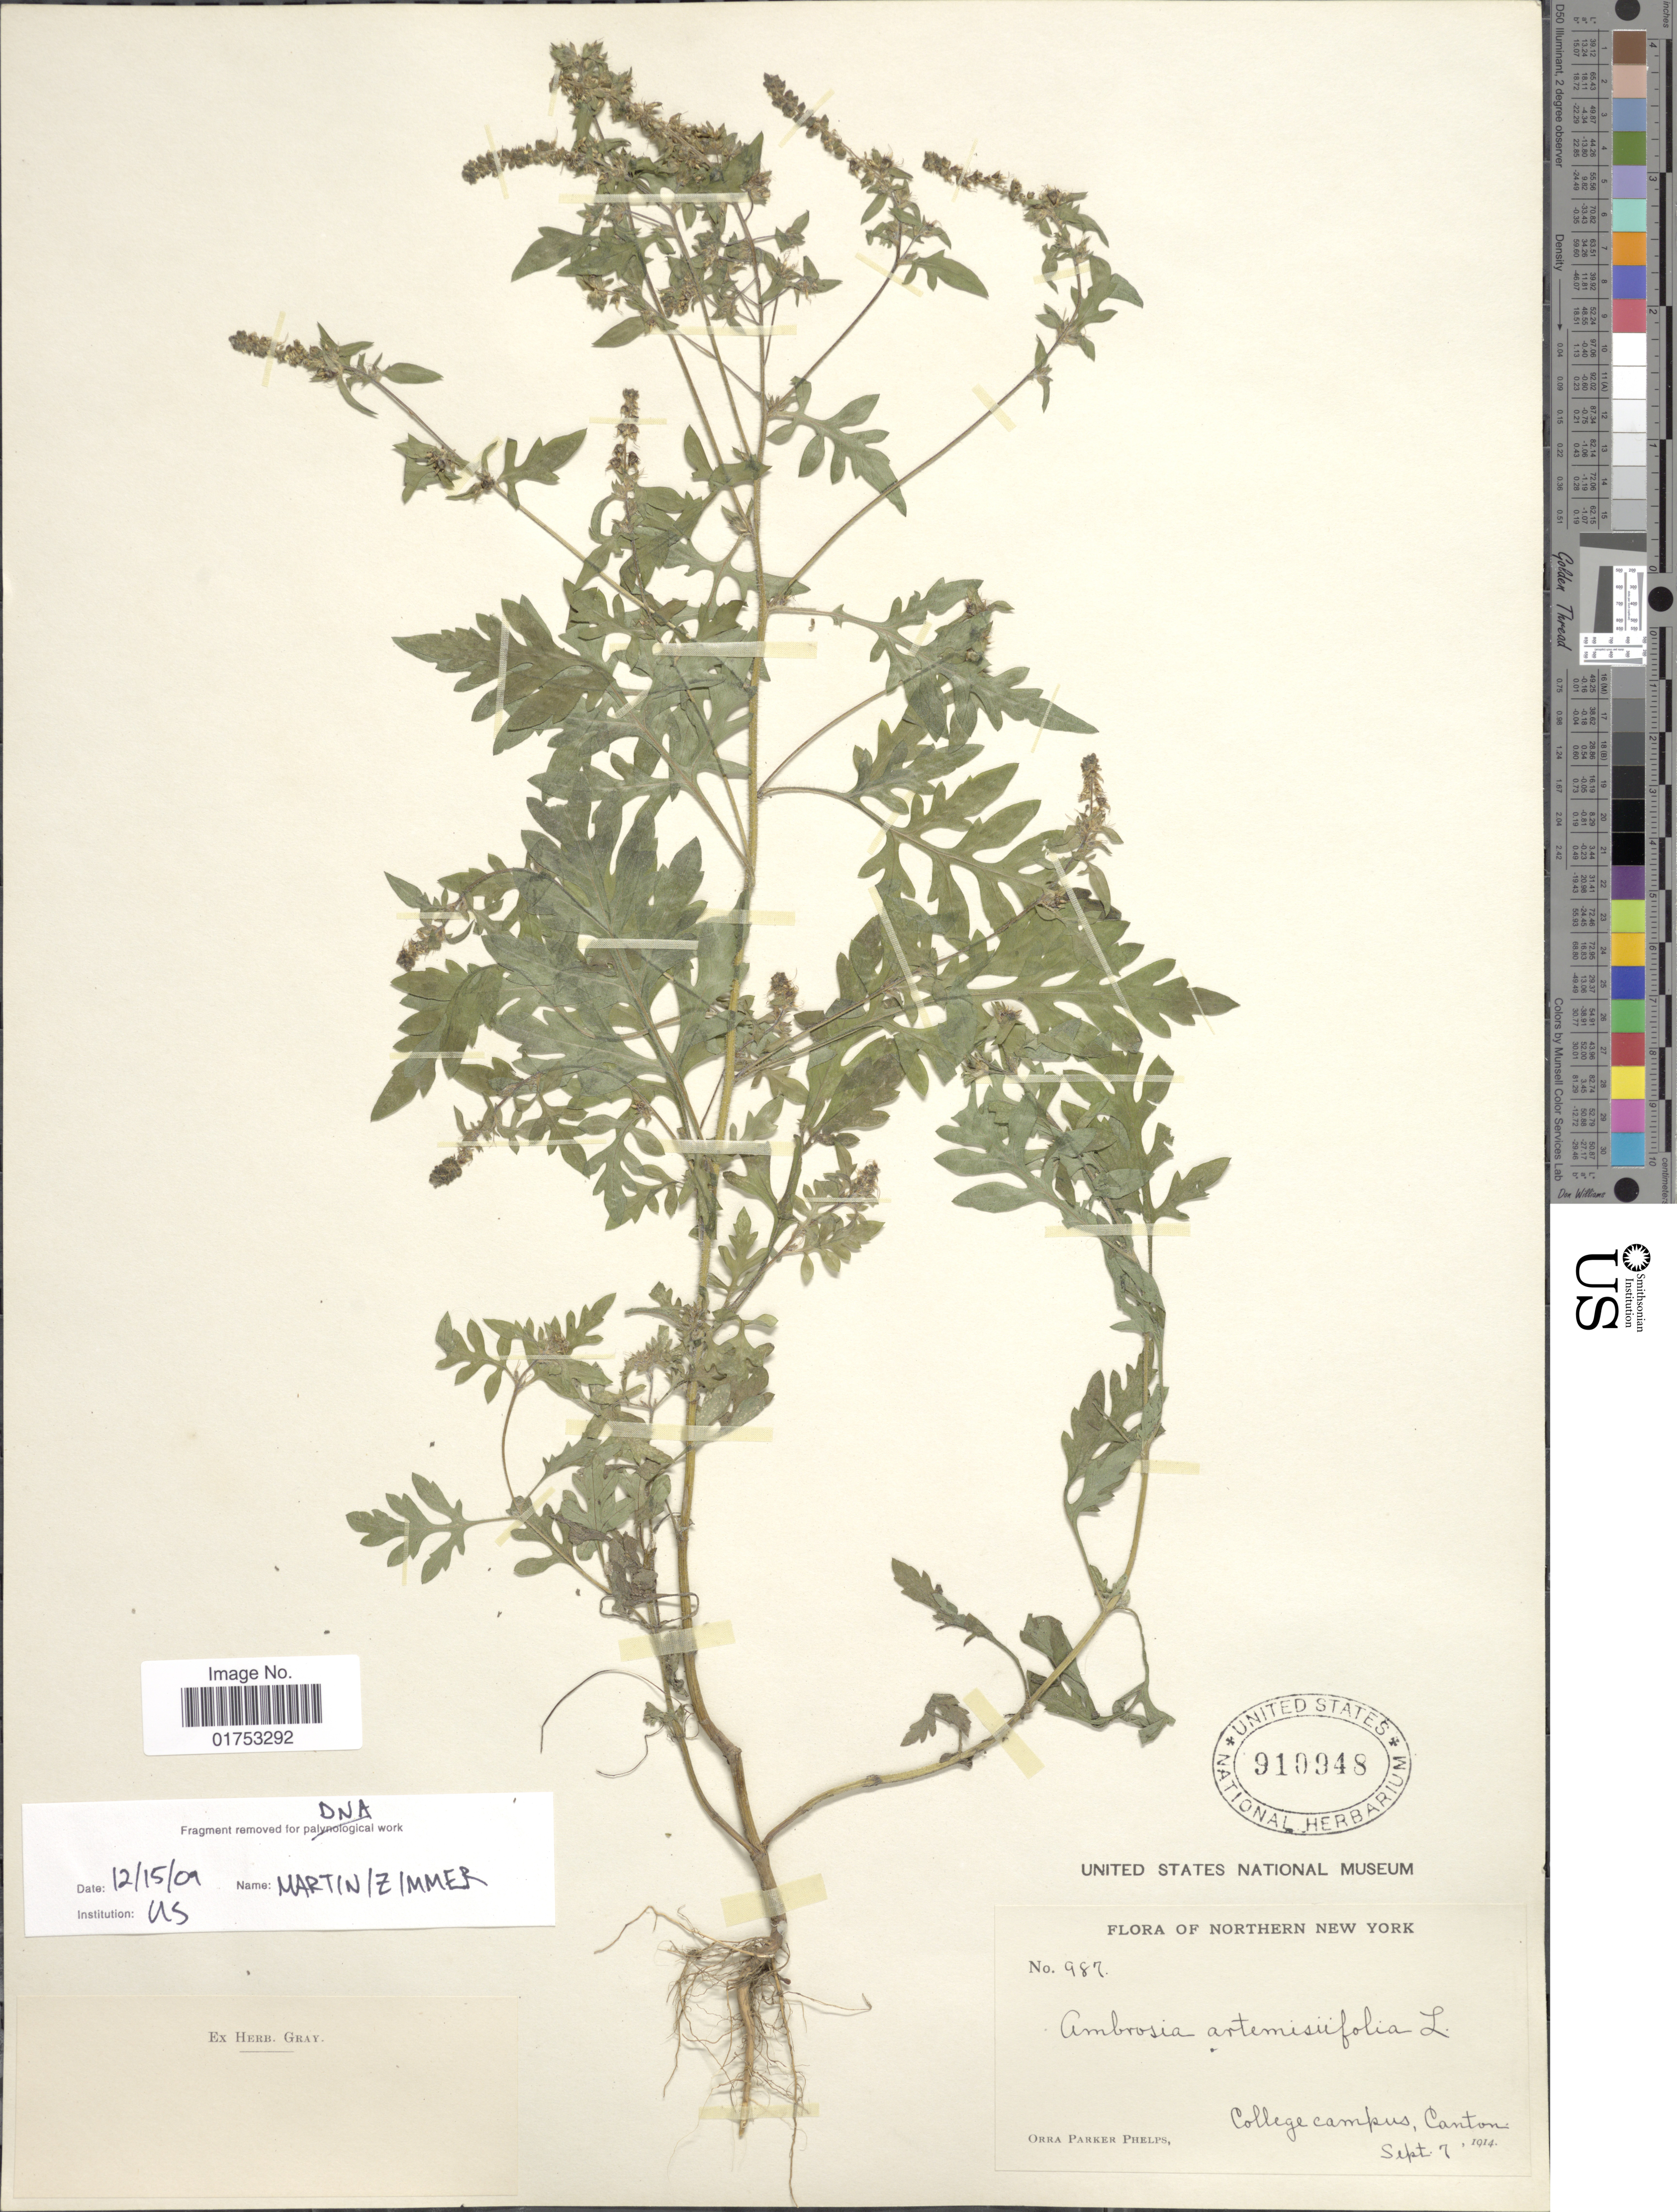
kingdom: Plantae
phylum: Tracheophyta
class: Magnoliopsida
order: Asterales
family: Asteraceae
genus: Ambrosia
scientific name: Ambrosia artemisiifolia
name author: L.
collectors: O. P. Phelps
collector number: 987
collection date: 1914-09-07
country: United States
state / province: New York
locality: Northern New York, College Campus, Canton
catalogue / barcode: US 910948